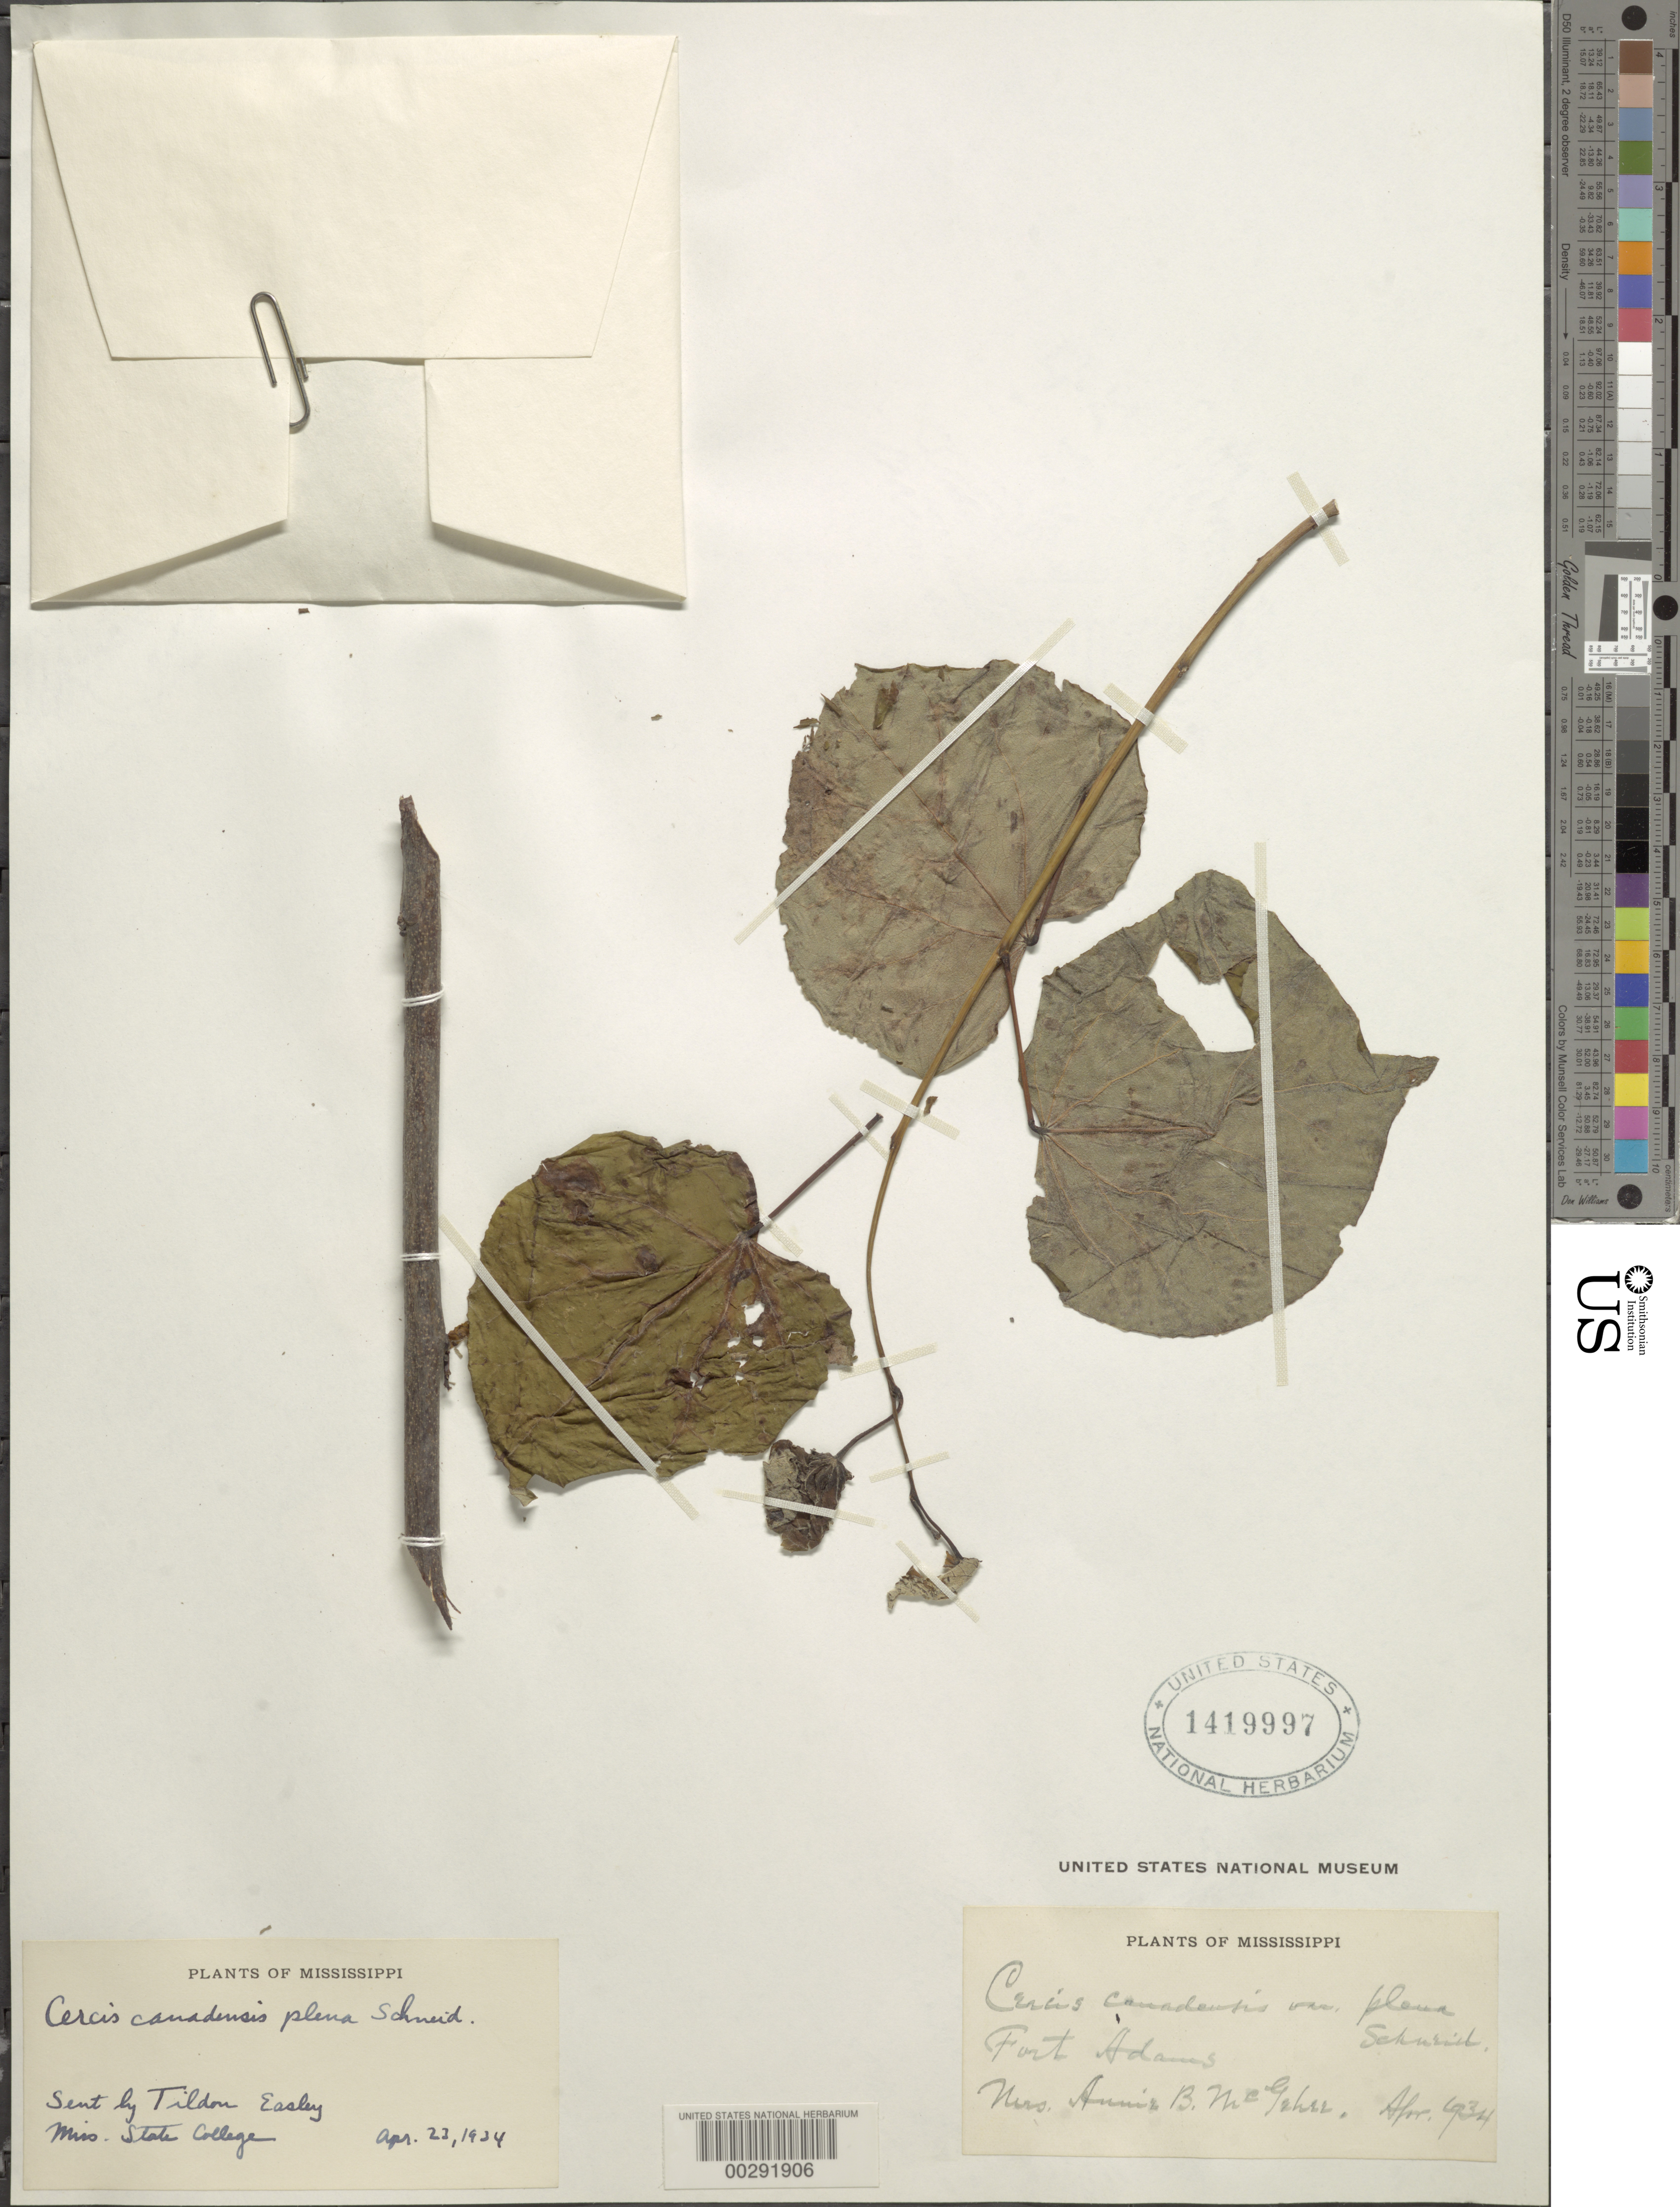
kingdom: Plantae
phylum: Tracheophyta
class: Magnoliopsida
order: Fabales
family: Fabaceae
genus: Cercis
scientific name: Cercis canadensis var. plena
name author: Sudw.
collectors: A. McGeher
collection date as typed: Apr 1934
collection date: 1934-04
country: United States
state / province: Mississippi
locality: Fort adams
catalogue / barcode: US 1419997